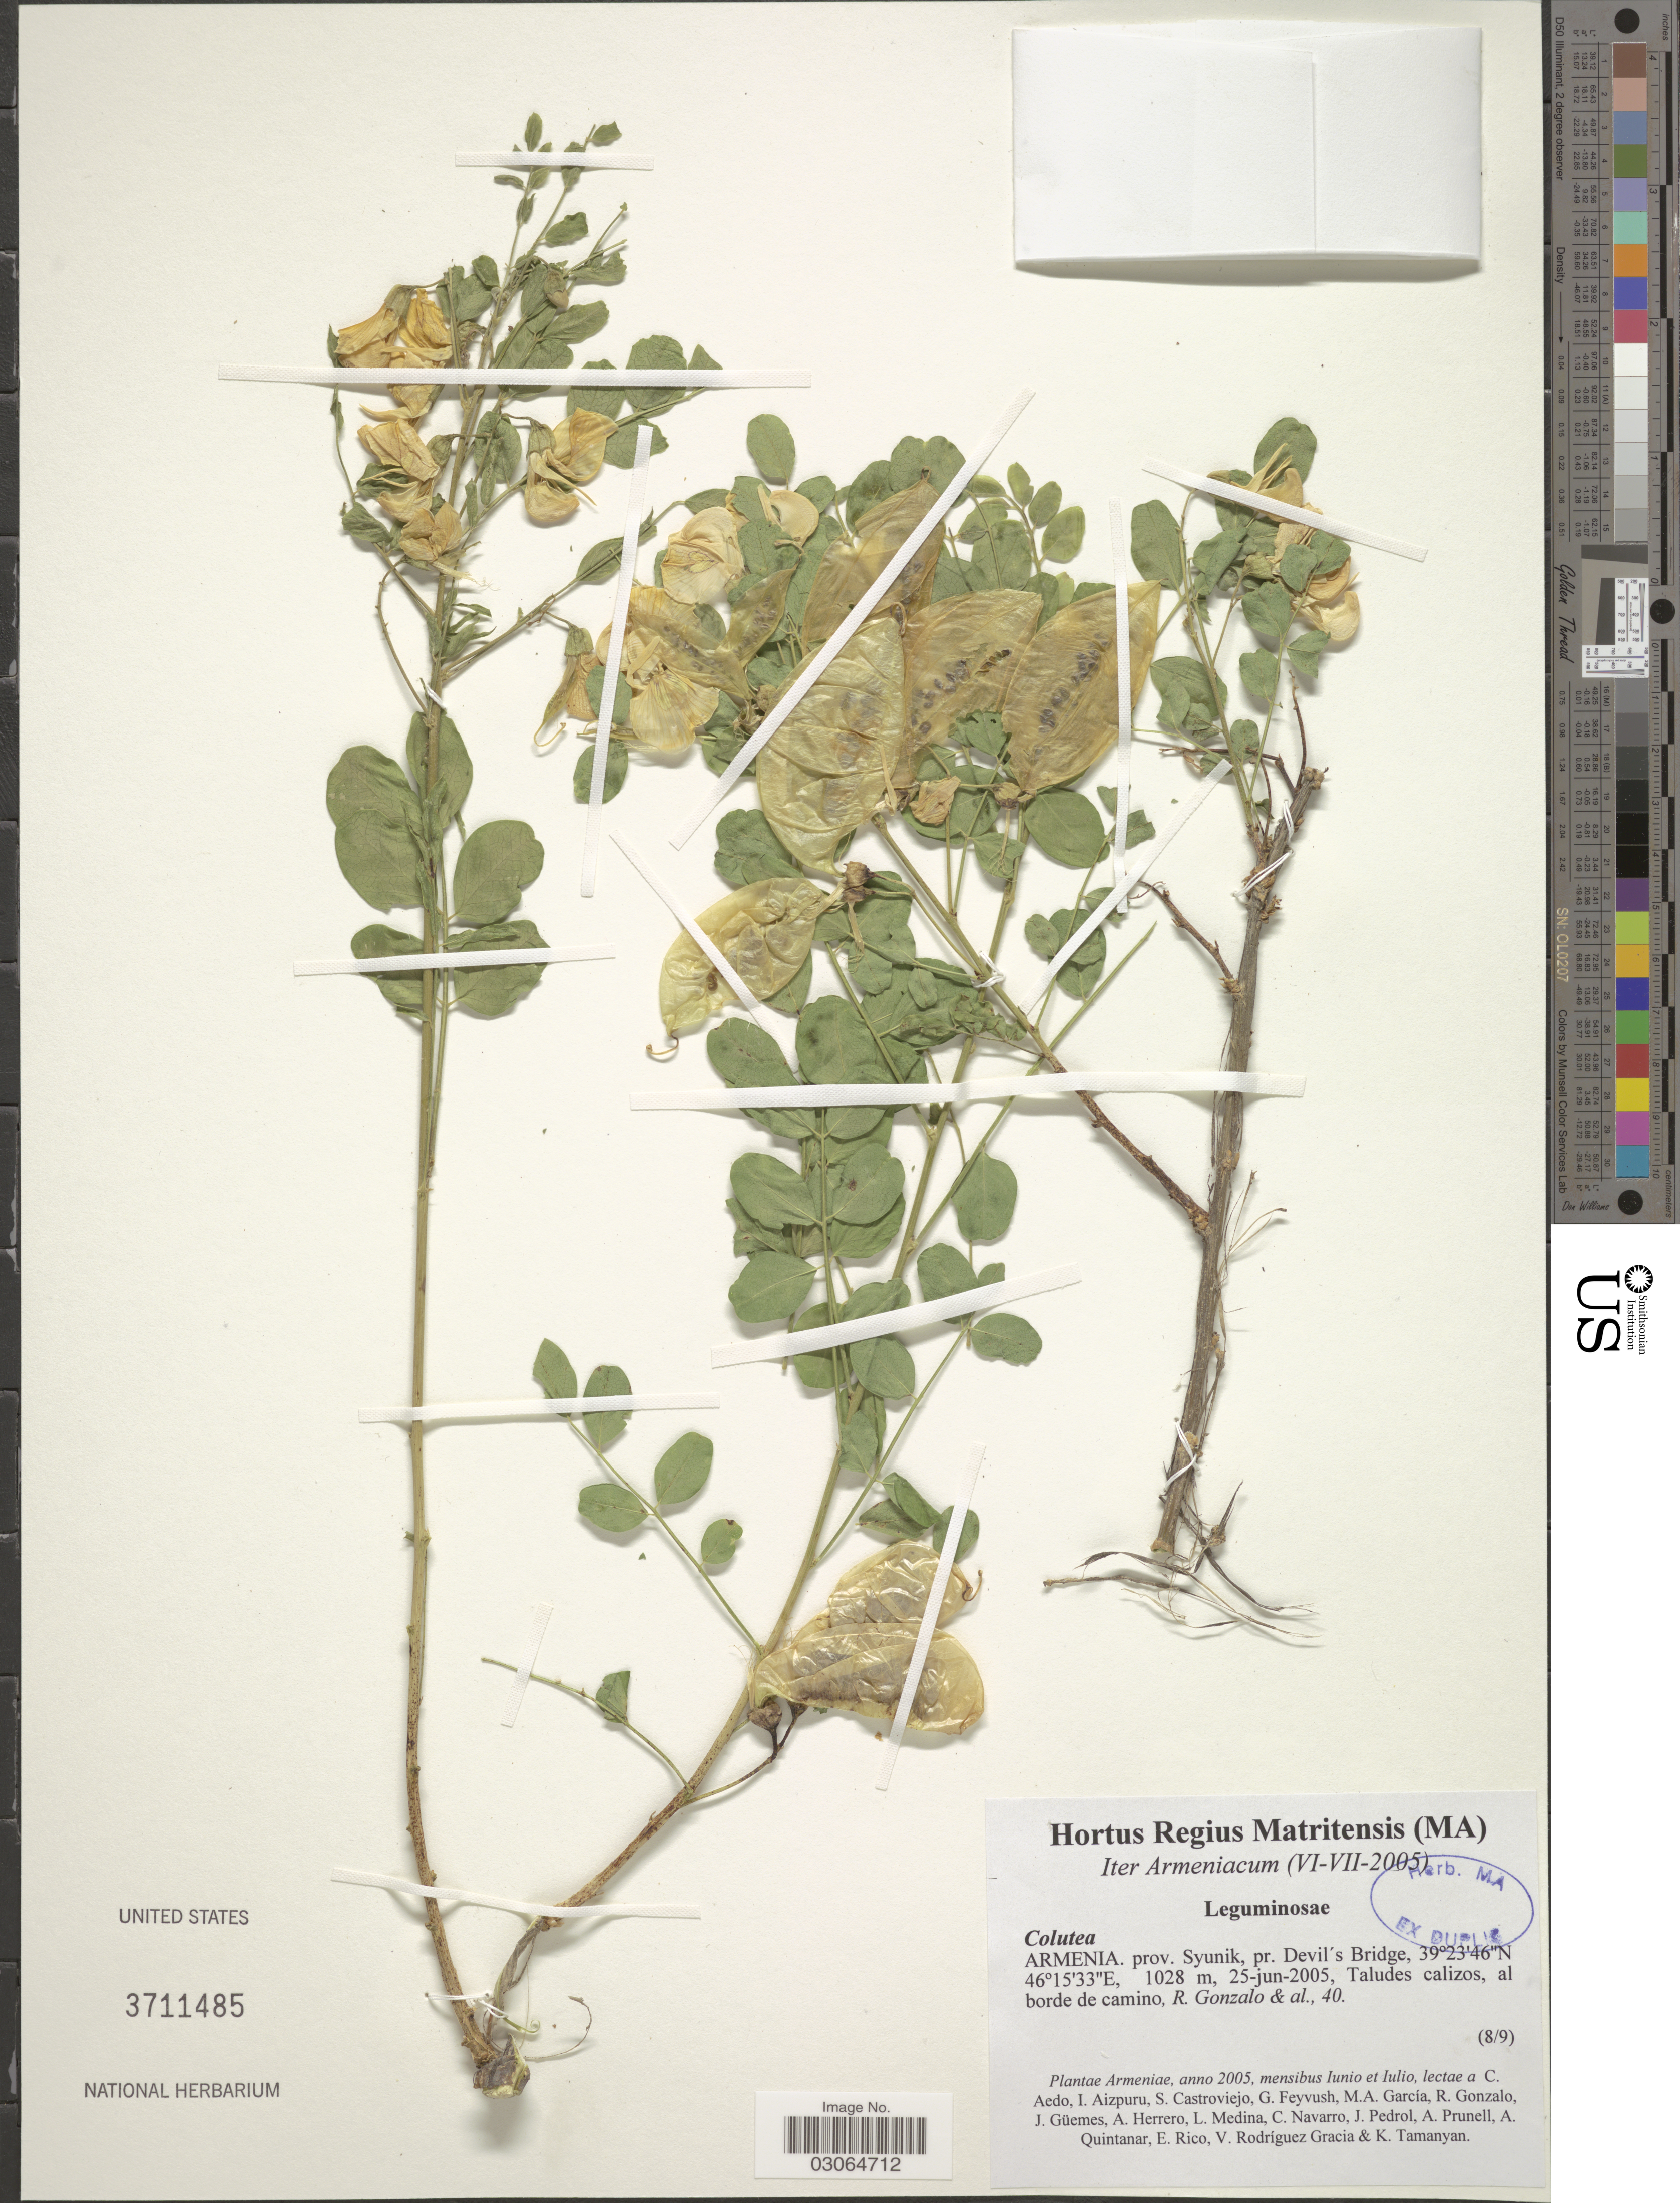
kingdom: Plantae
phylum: Tracheophyta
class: Magnoliopsida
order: Fabales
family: Fabaceae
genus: Colutea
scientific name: Colutea sp.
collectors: R. Gonzalo, C. Aedo, I. Aizpuru, S. Castroviejo & et al.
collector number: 40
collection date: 2005-06-25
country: Armenia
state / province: Syunik'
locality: Pr. Devil's Bridge. Taludes calizos, al borde de camino.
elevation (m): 1028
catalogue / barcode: US 3711485